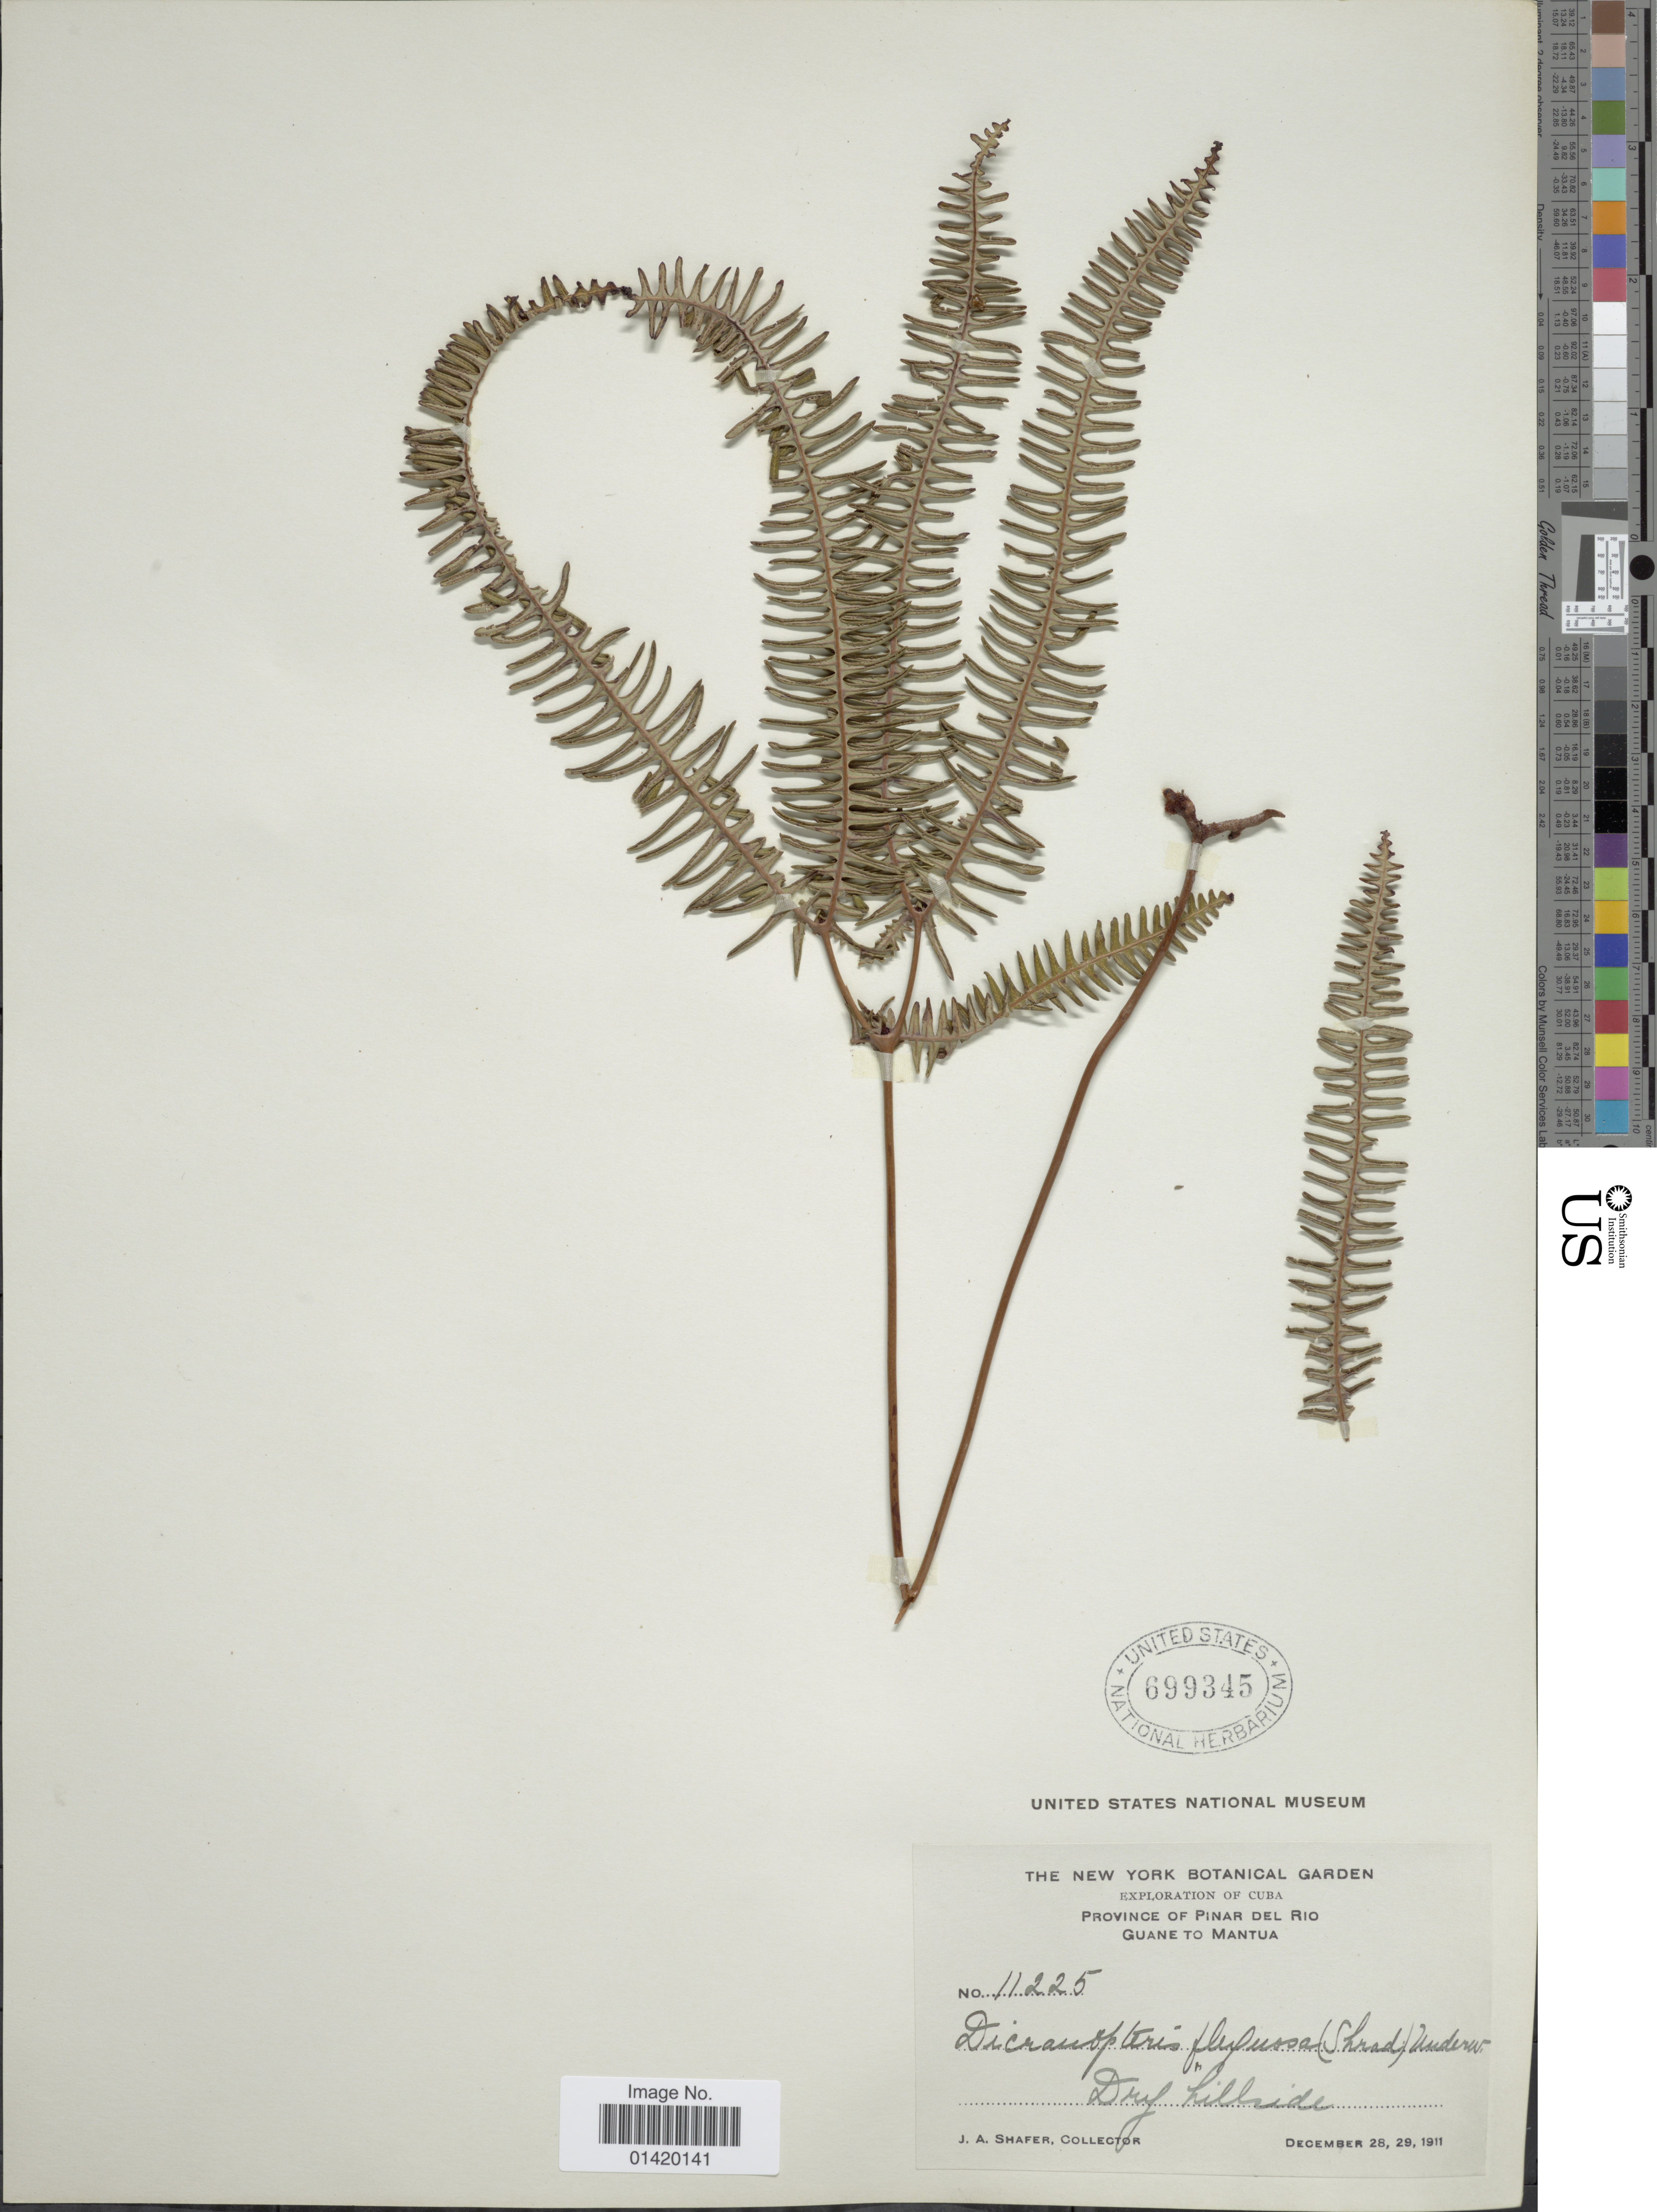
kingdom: Plantae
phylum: Tracheophyta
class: Polypodiopsida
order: Gleicheniales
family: Gleicheniaceae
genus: Dicranopteris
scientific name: Dicranopteris flexuosa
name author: (Schrad.) Underw.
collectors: J. A. Shafer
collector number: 11225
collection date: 1911-12-28/1911-12-29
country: Cuba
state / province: Pinar del Río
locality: Guane to Mantua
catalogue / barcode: US 699345